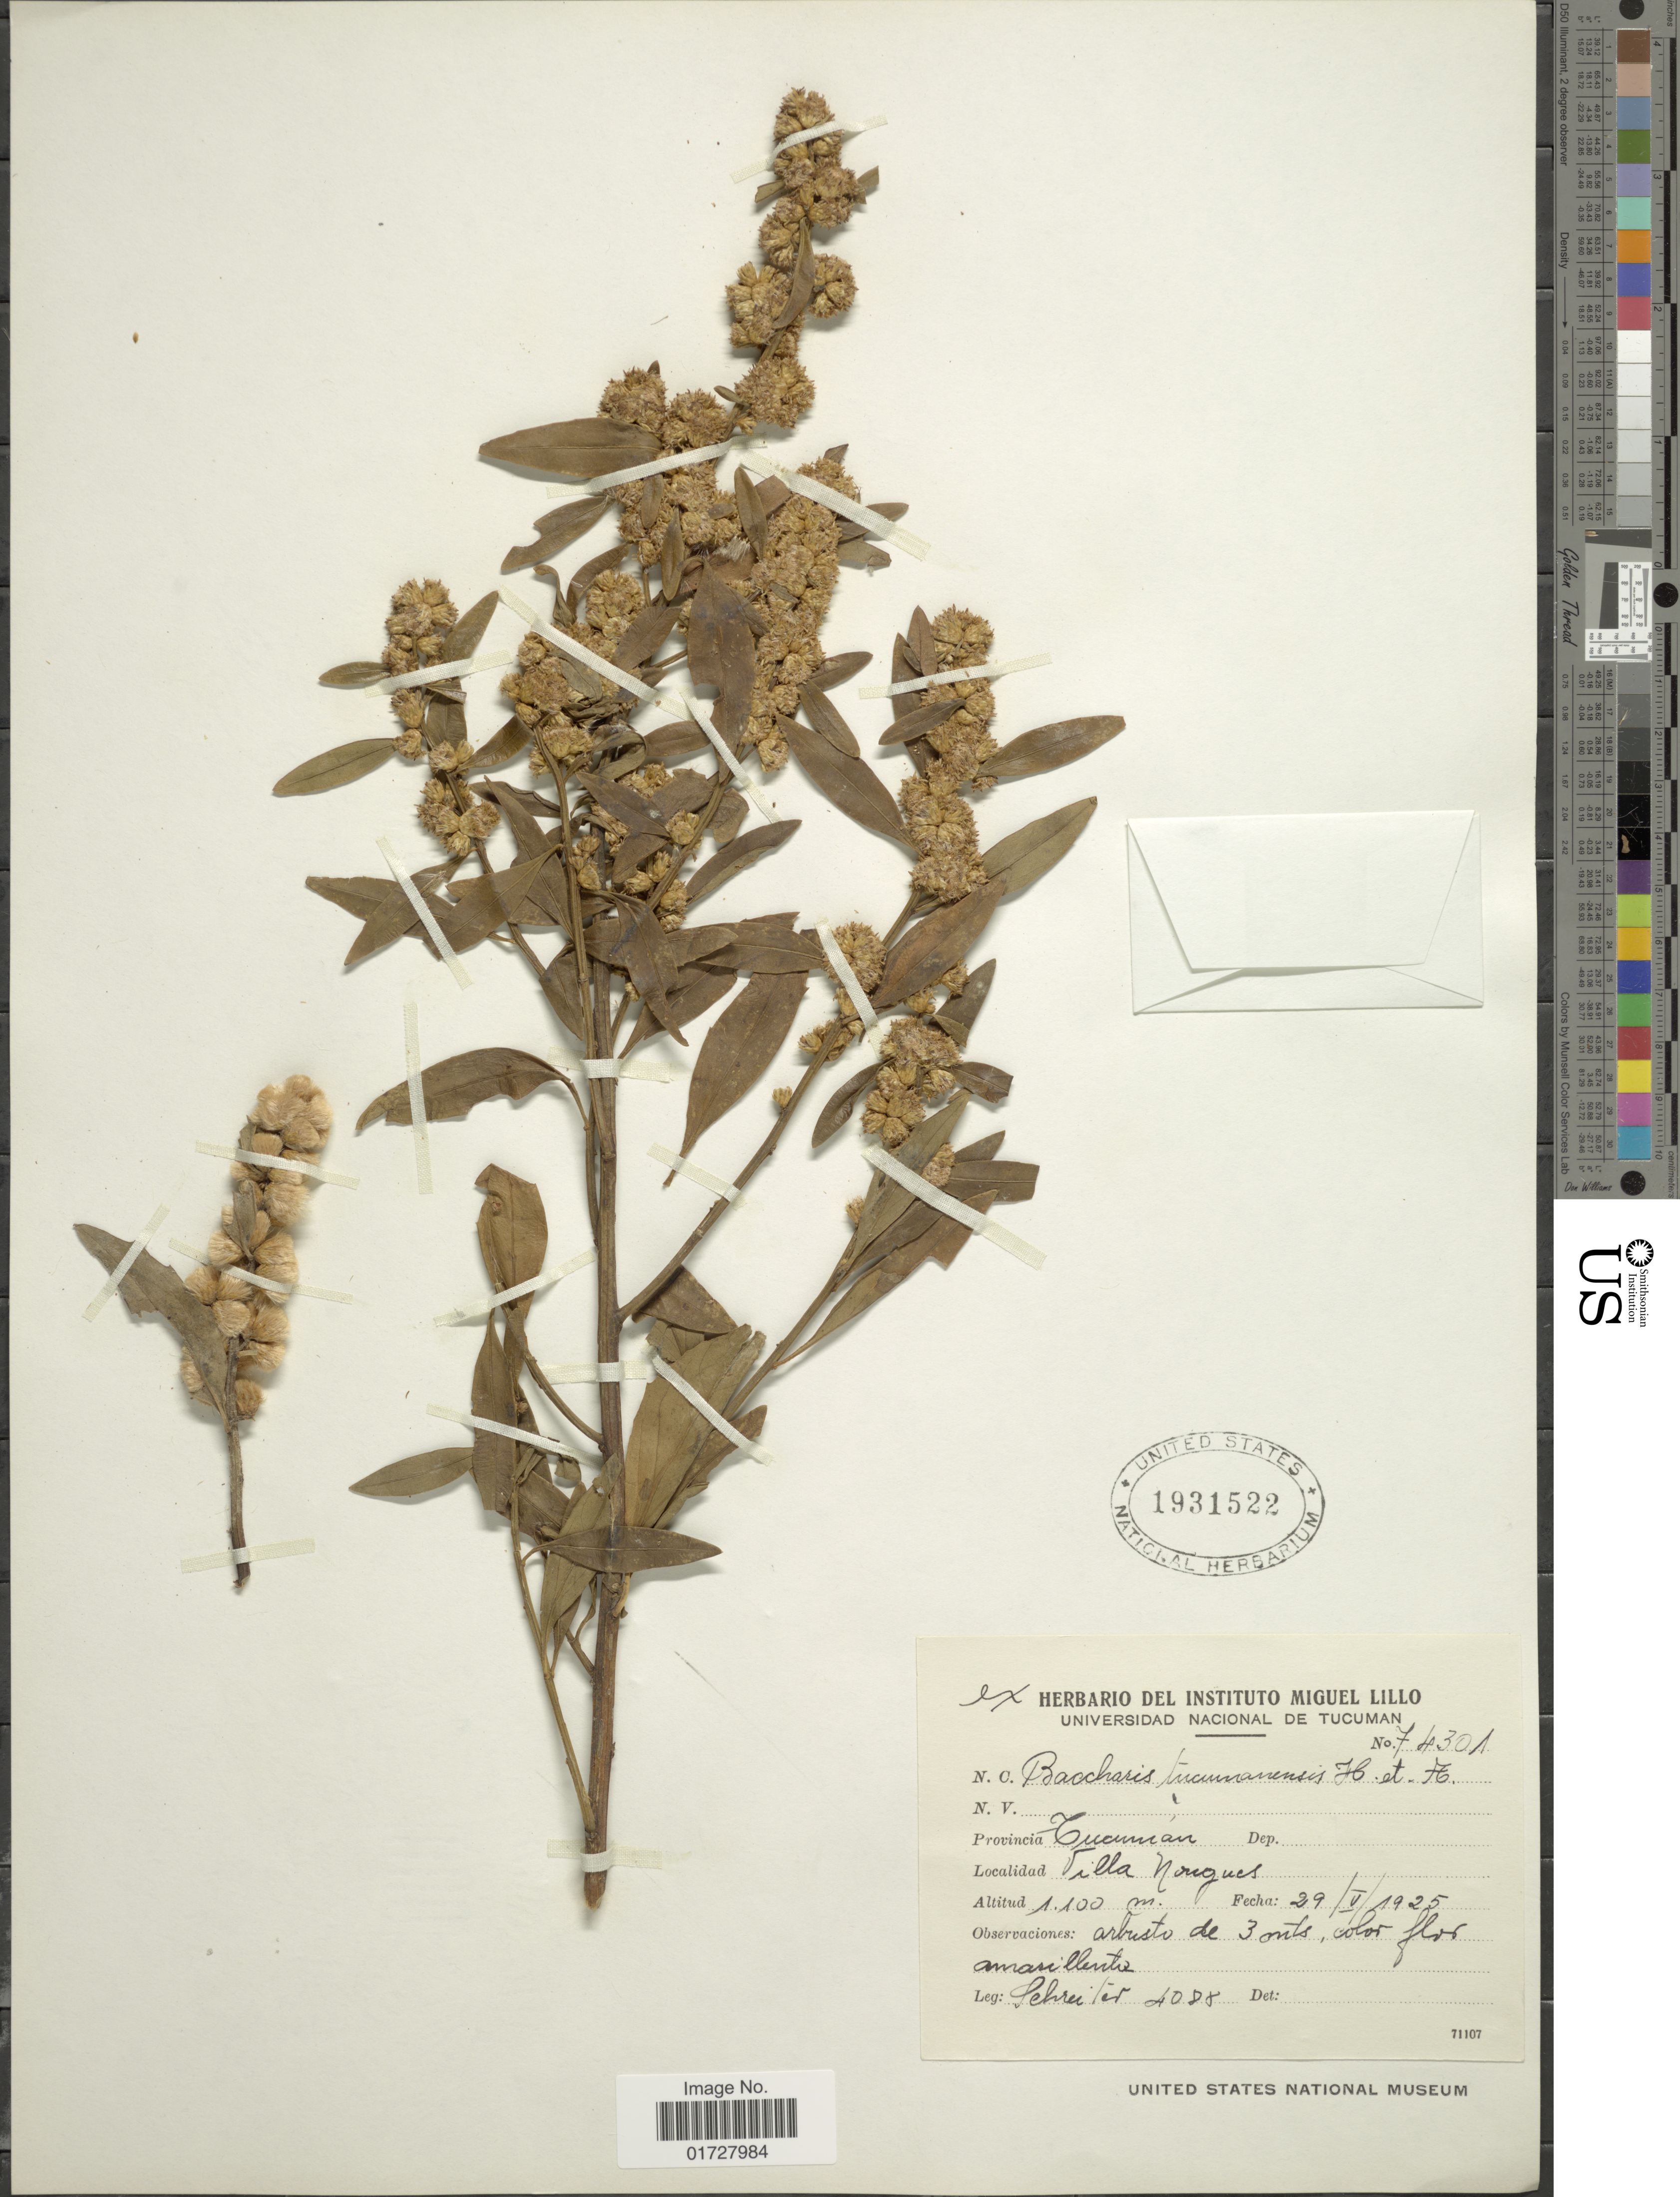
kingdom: Plantae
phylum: Tracheophyta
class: Magnoliopsida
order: Asterales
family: Asteraceae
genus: Baccharis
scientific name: Baccharis tucumanensis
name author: Hook. & Arn.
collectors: -. Schreiter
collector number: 4085*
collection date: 1925-05-29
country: Argentina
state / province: Tucuman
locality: Villa Nougues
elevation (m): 1100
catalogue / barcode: US 1931522